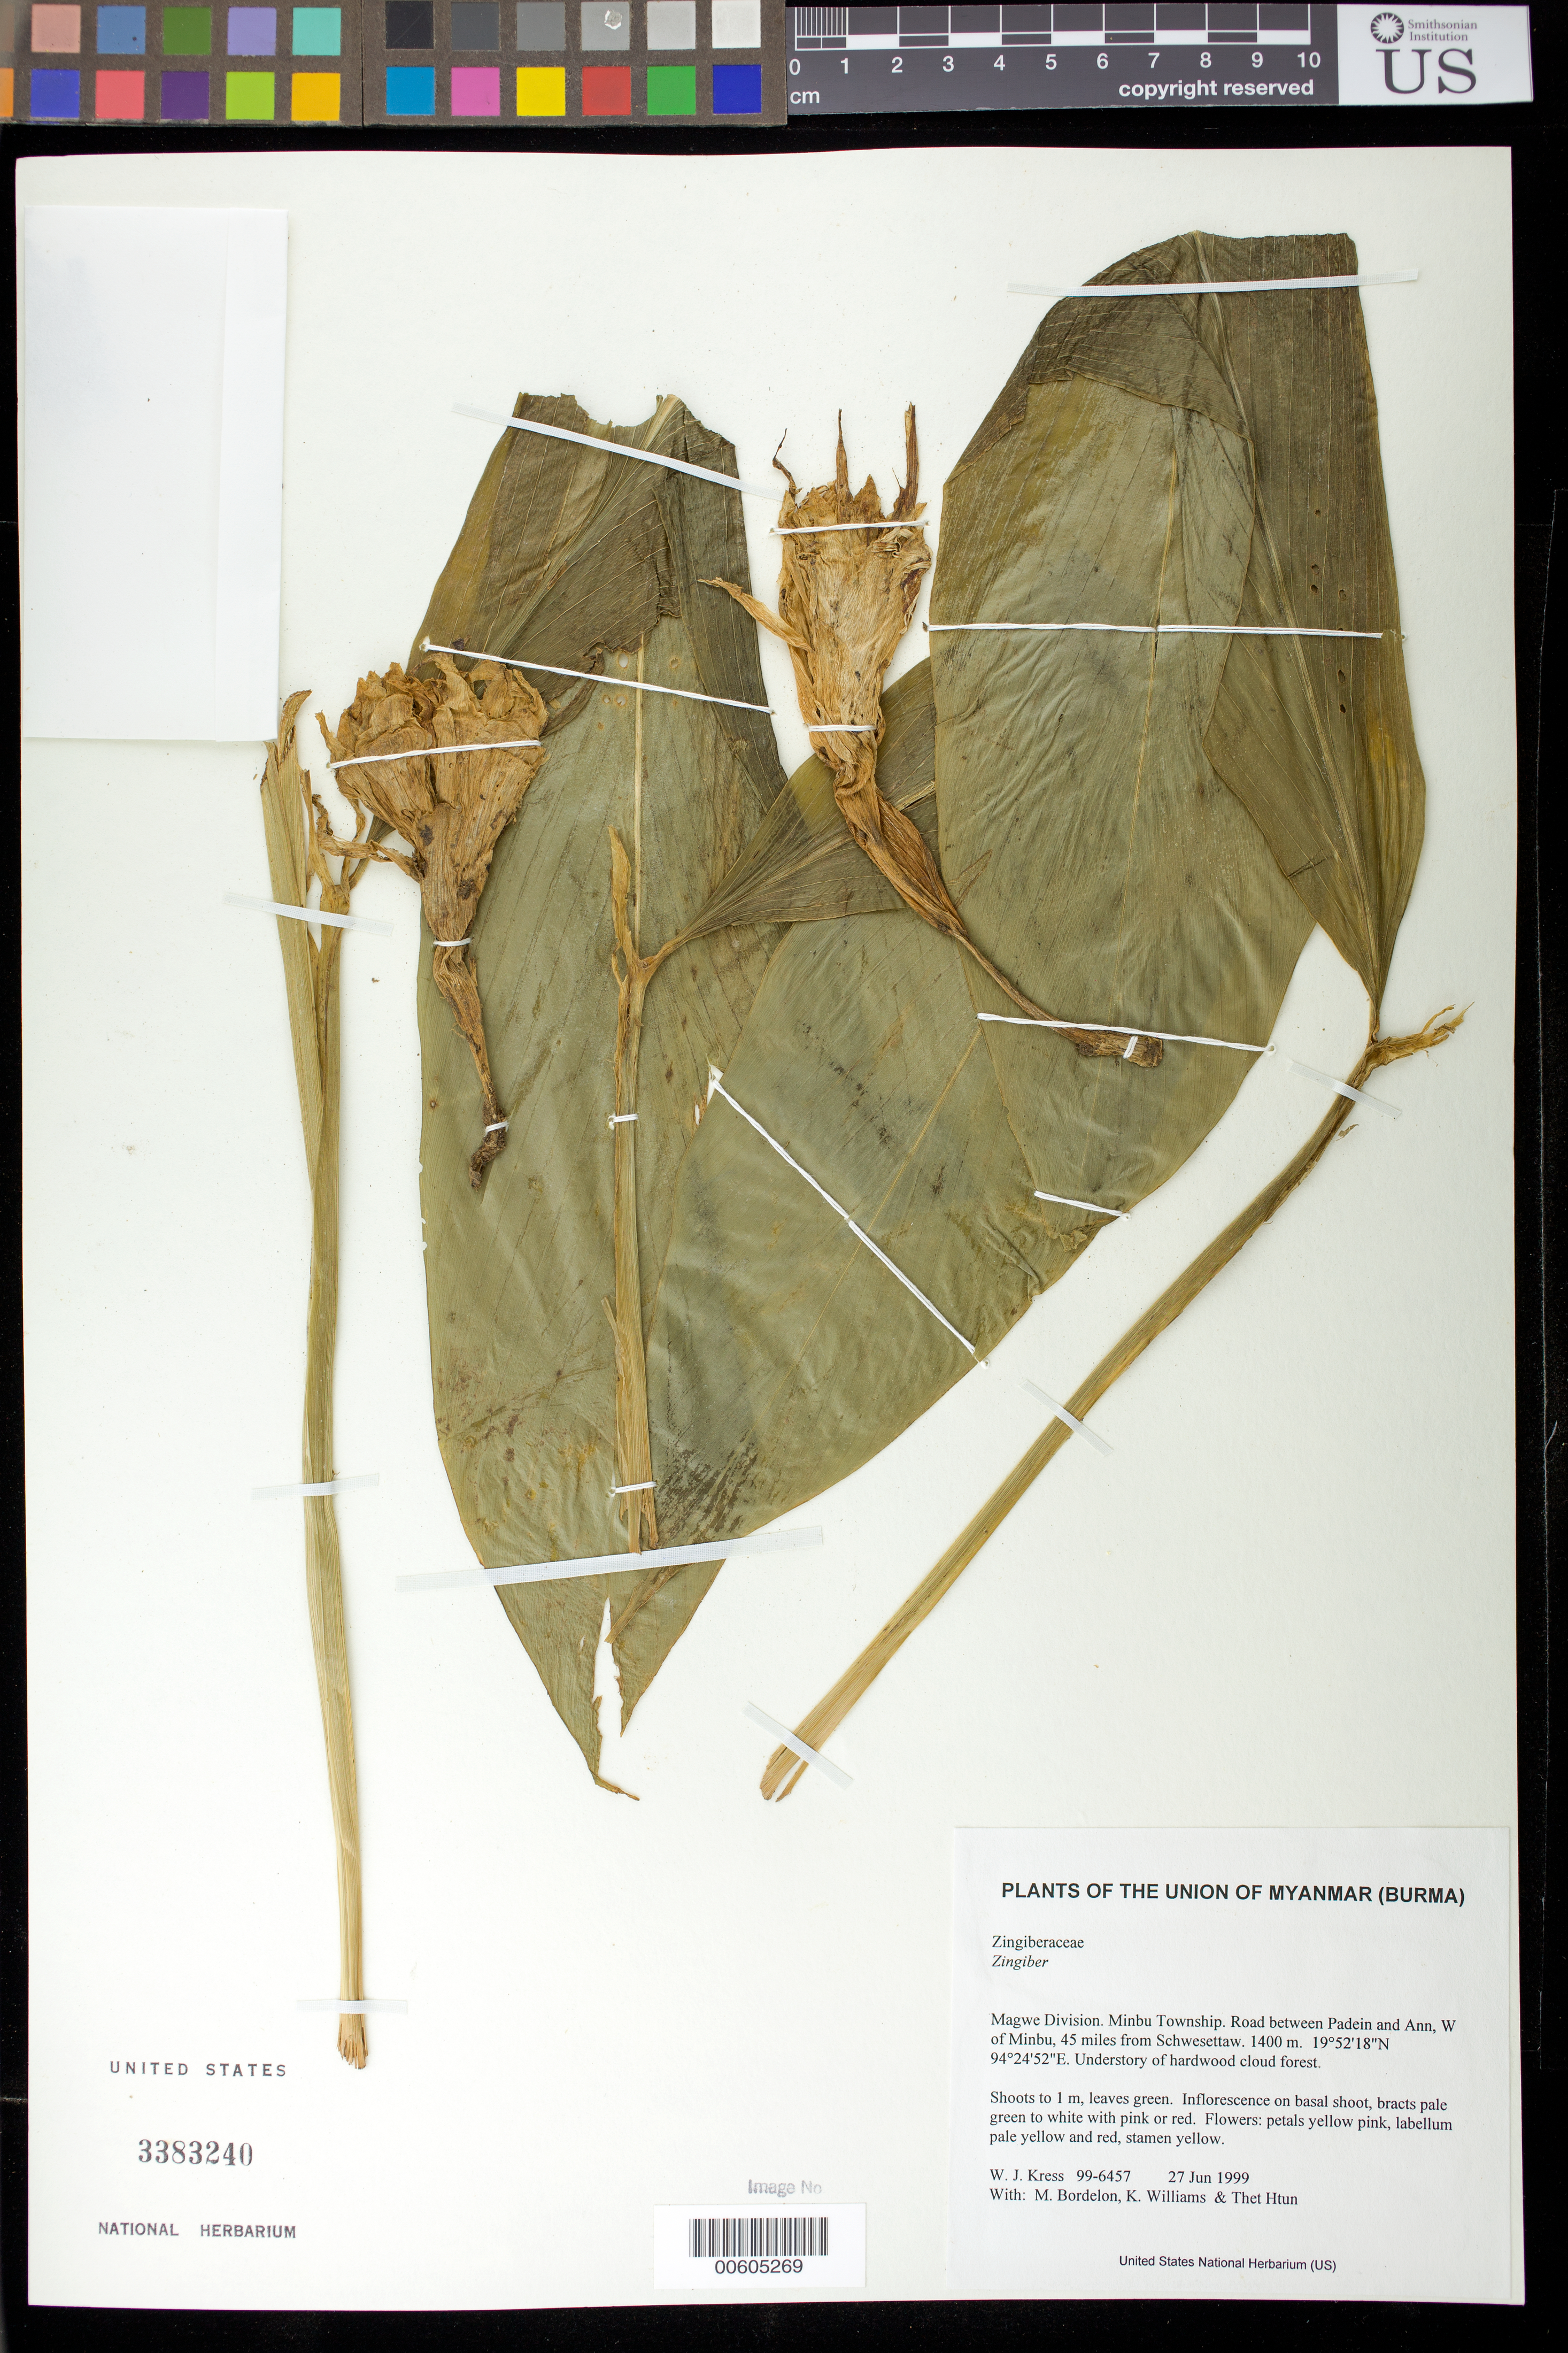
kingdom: Plantae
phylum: Tracheophyta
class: Liliopsida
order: Zingiberales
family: Zingiberaceae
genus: Zingiber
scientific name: Zingiber sp.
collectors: W. J. Kress, M. Bordelon, K. J. Williams & Thet Htun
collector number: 99-6457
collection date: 1999-06-27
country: Myanmar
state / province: Magway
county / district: Minbu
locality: Road between Padein and Ann, W of Minbu, 45 miles from Schwesettaw.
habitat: Understory of hardwood cloud forest.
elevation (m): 1400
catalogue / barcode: US 3383240